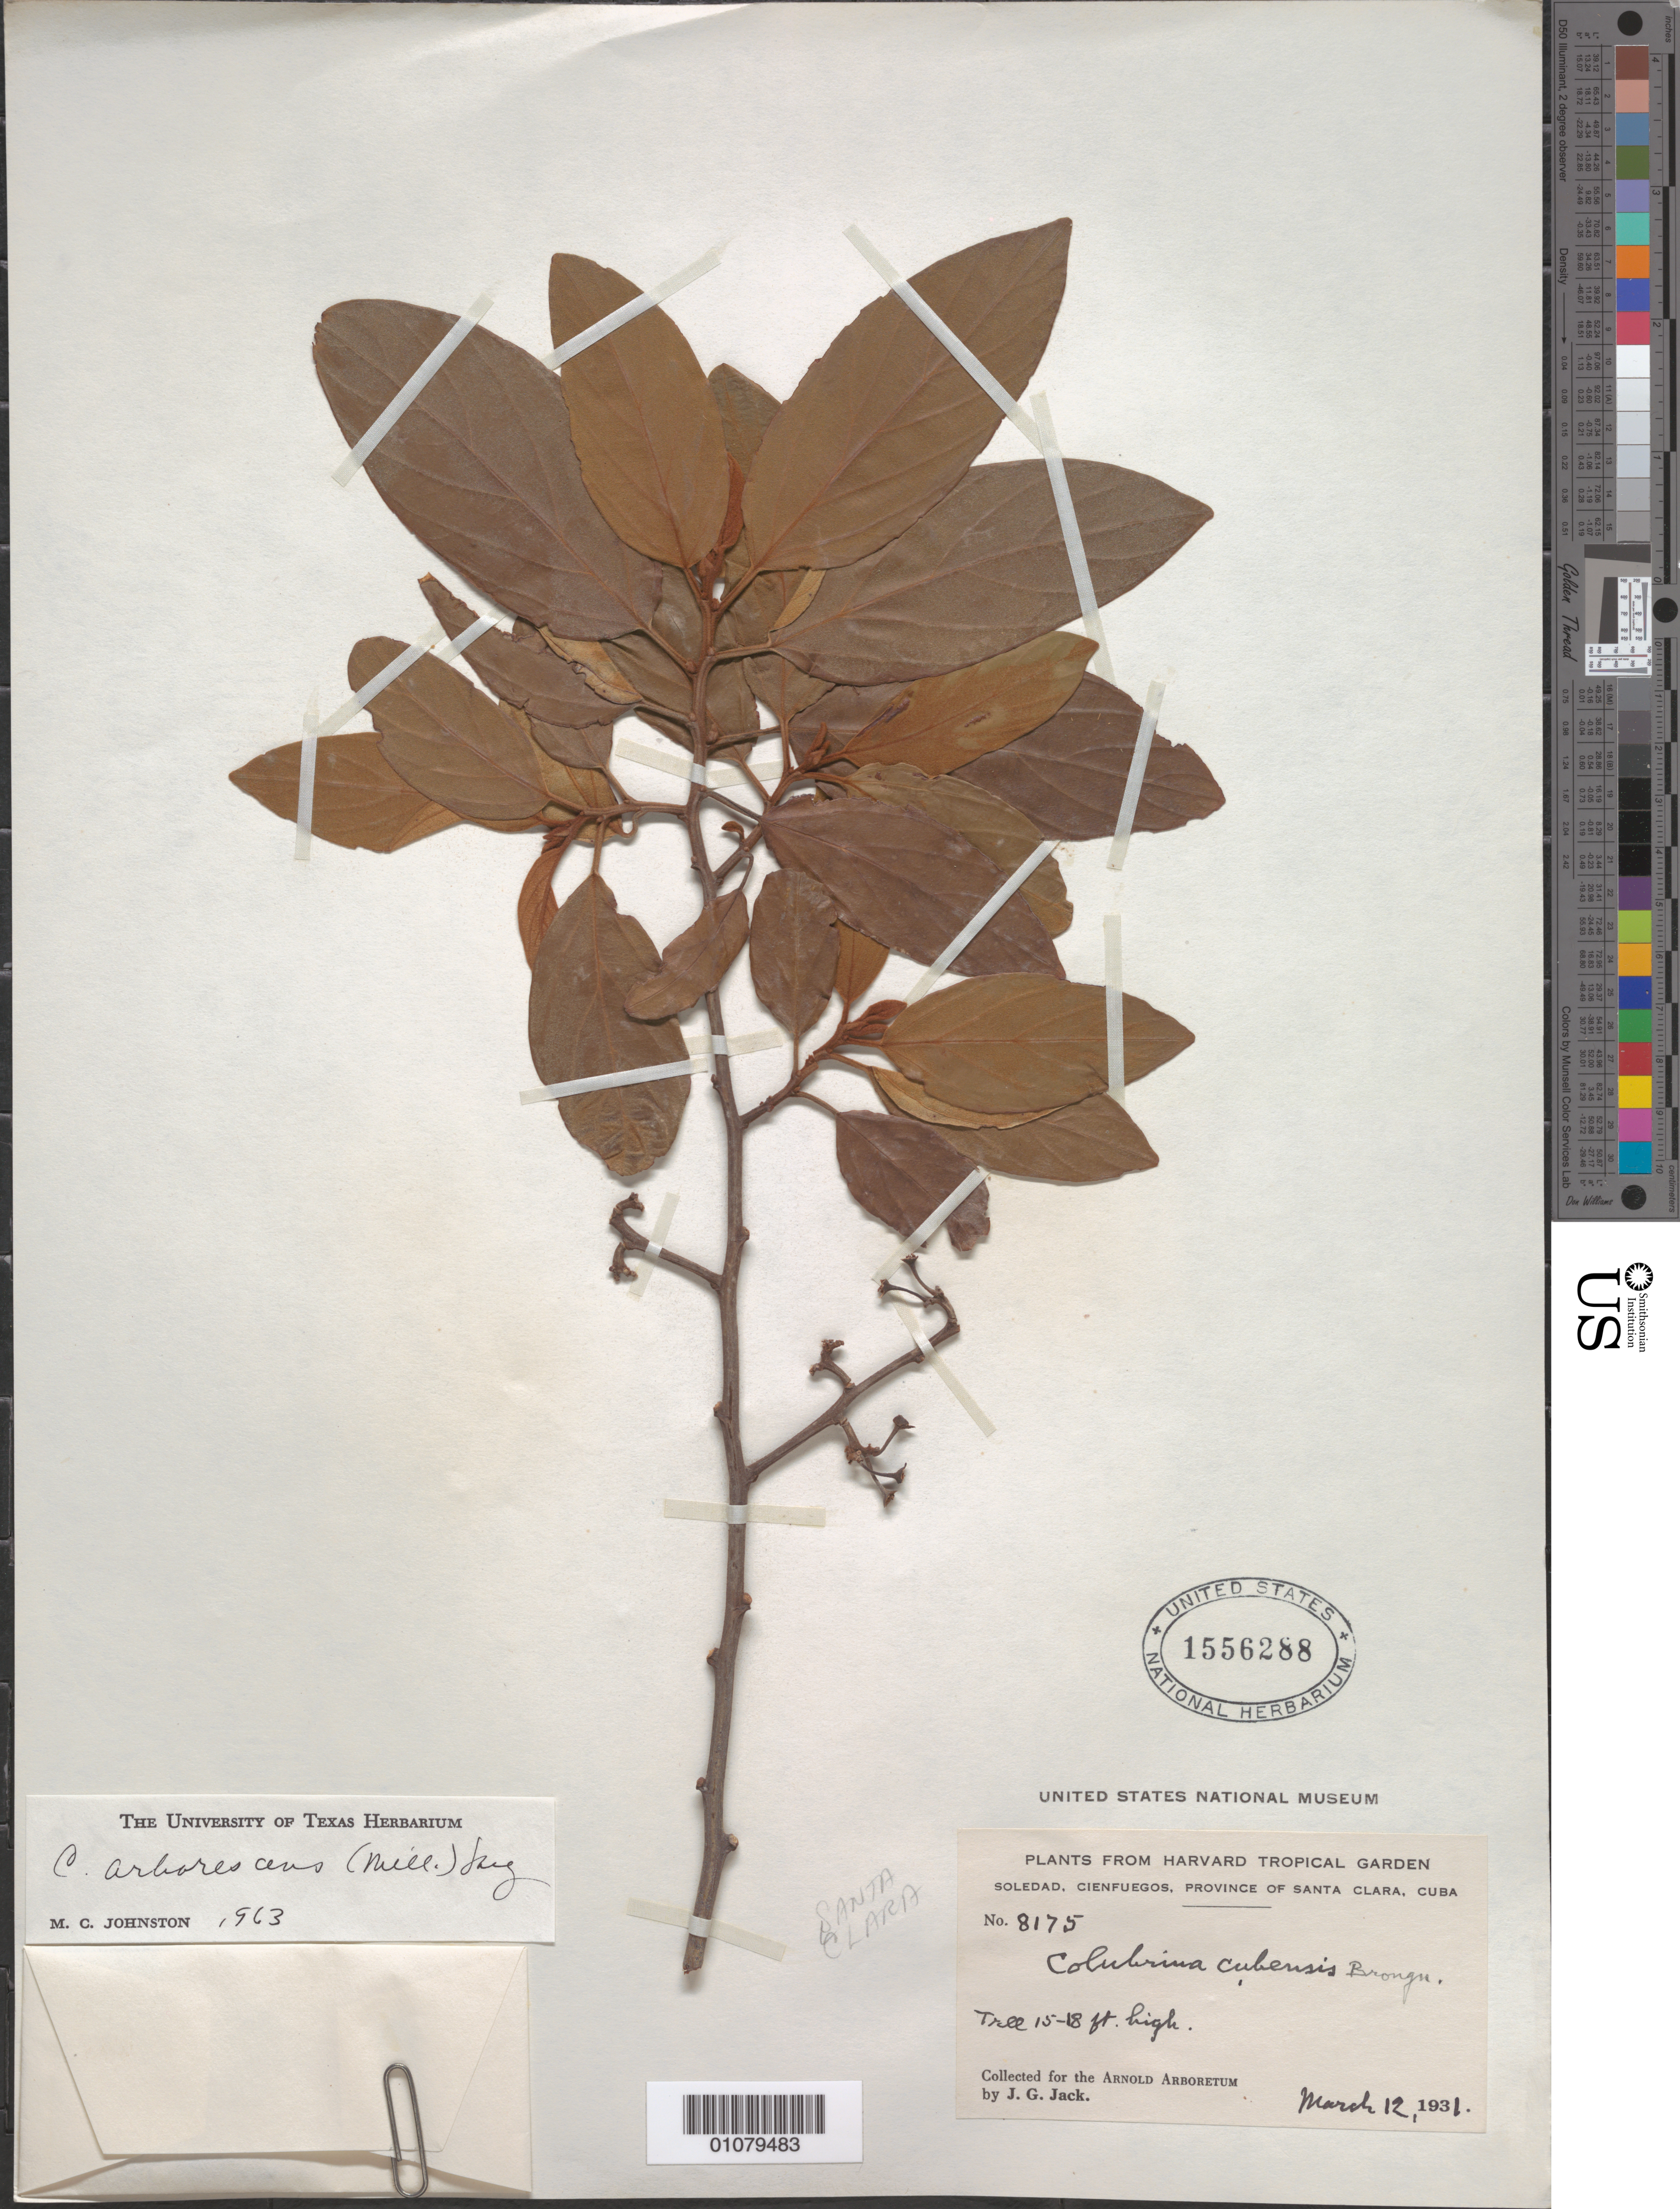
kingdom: Plantae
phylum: Tracheophyta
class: Magnoliopsida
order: Rosales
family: Rhamnaceae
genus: Colubrina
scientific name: Colubrina arborescens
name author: (Mill.) Sarg.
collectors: J. G. Jack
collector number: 8175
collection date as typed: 12 Mar 1931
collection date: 1931-03-12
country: Cuba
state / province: Cienfuegos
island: Cuba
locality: Plants from Harvard Tropical Garden, Soledad, Cienfuegos, Province of Santa Clara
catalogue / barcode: US 1556288